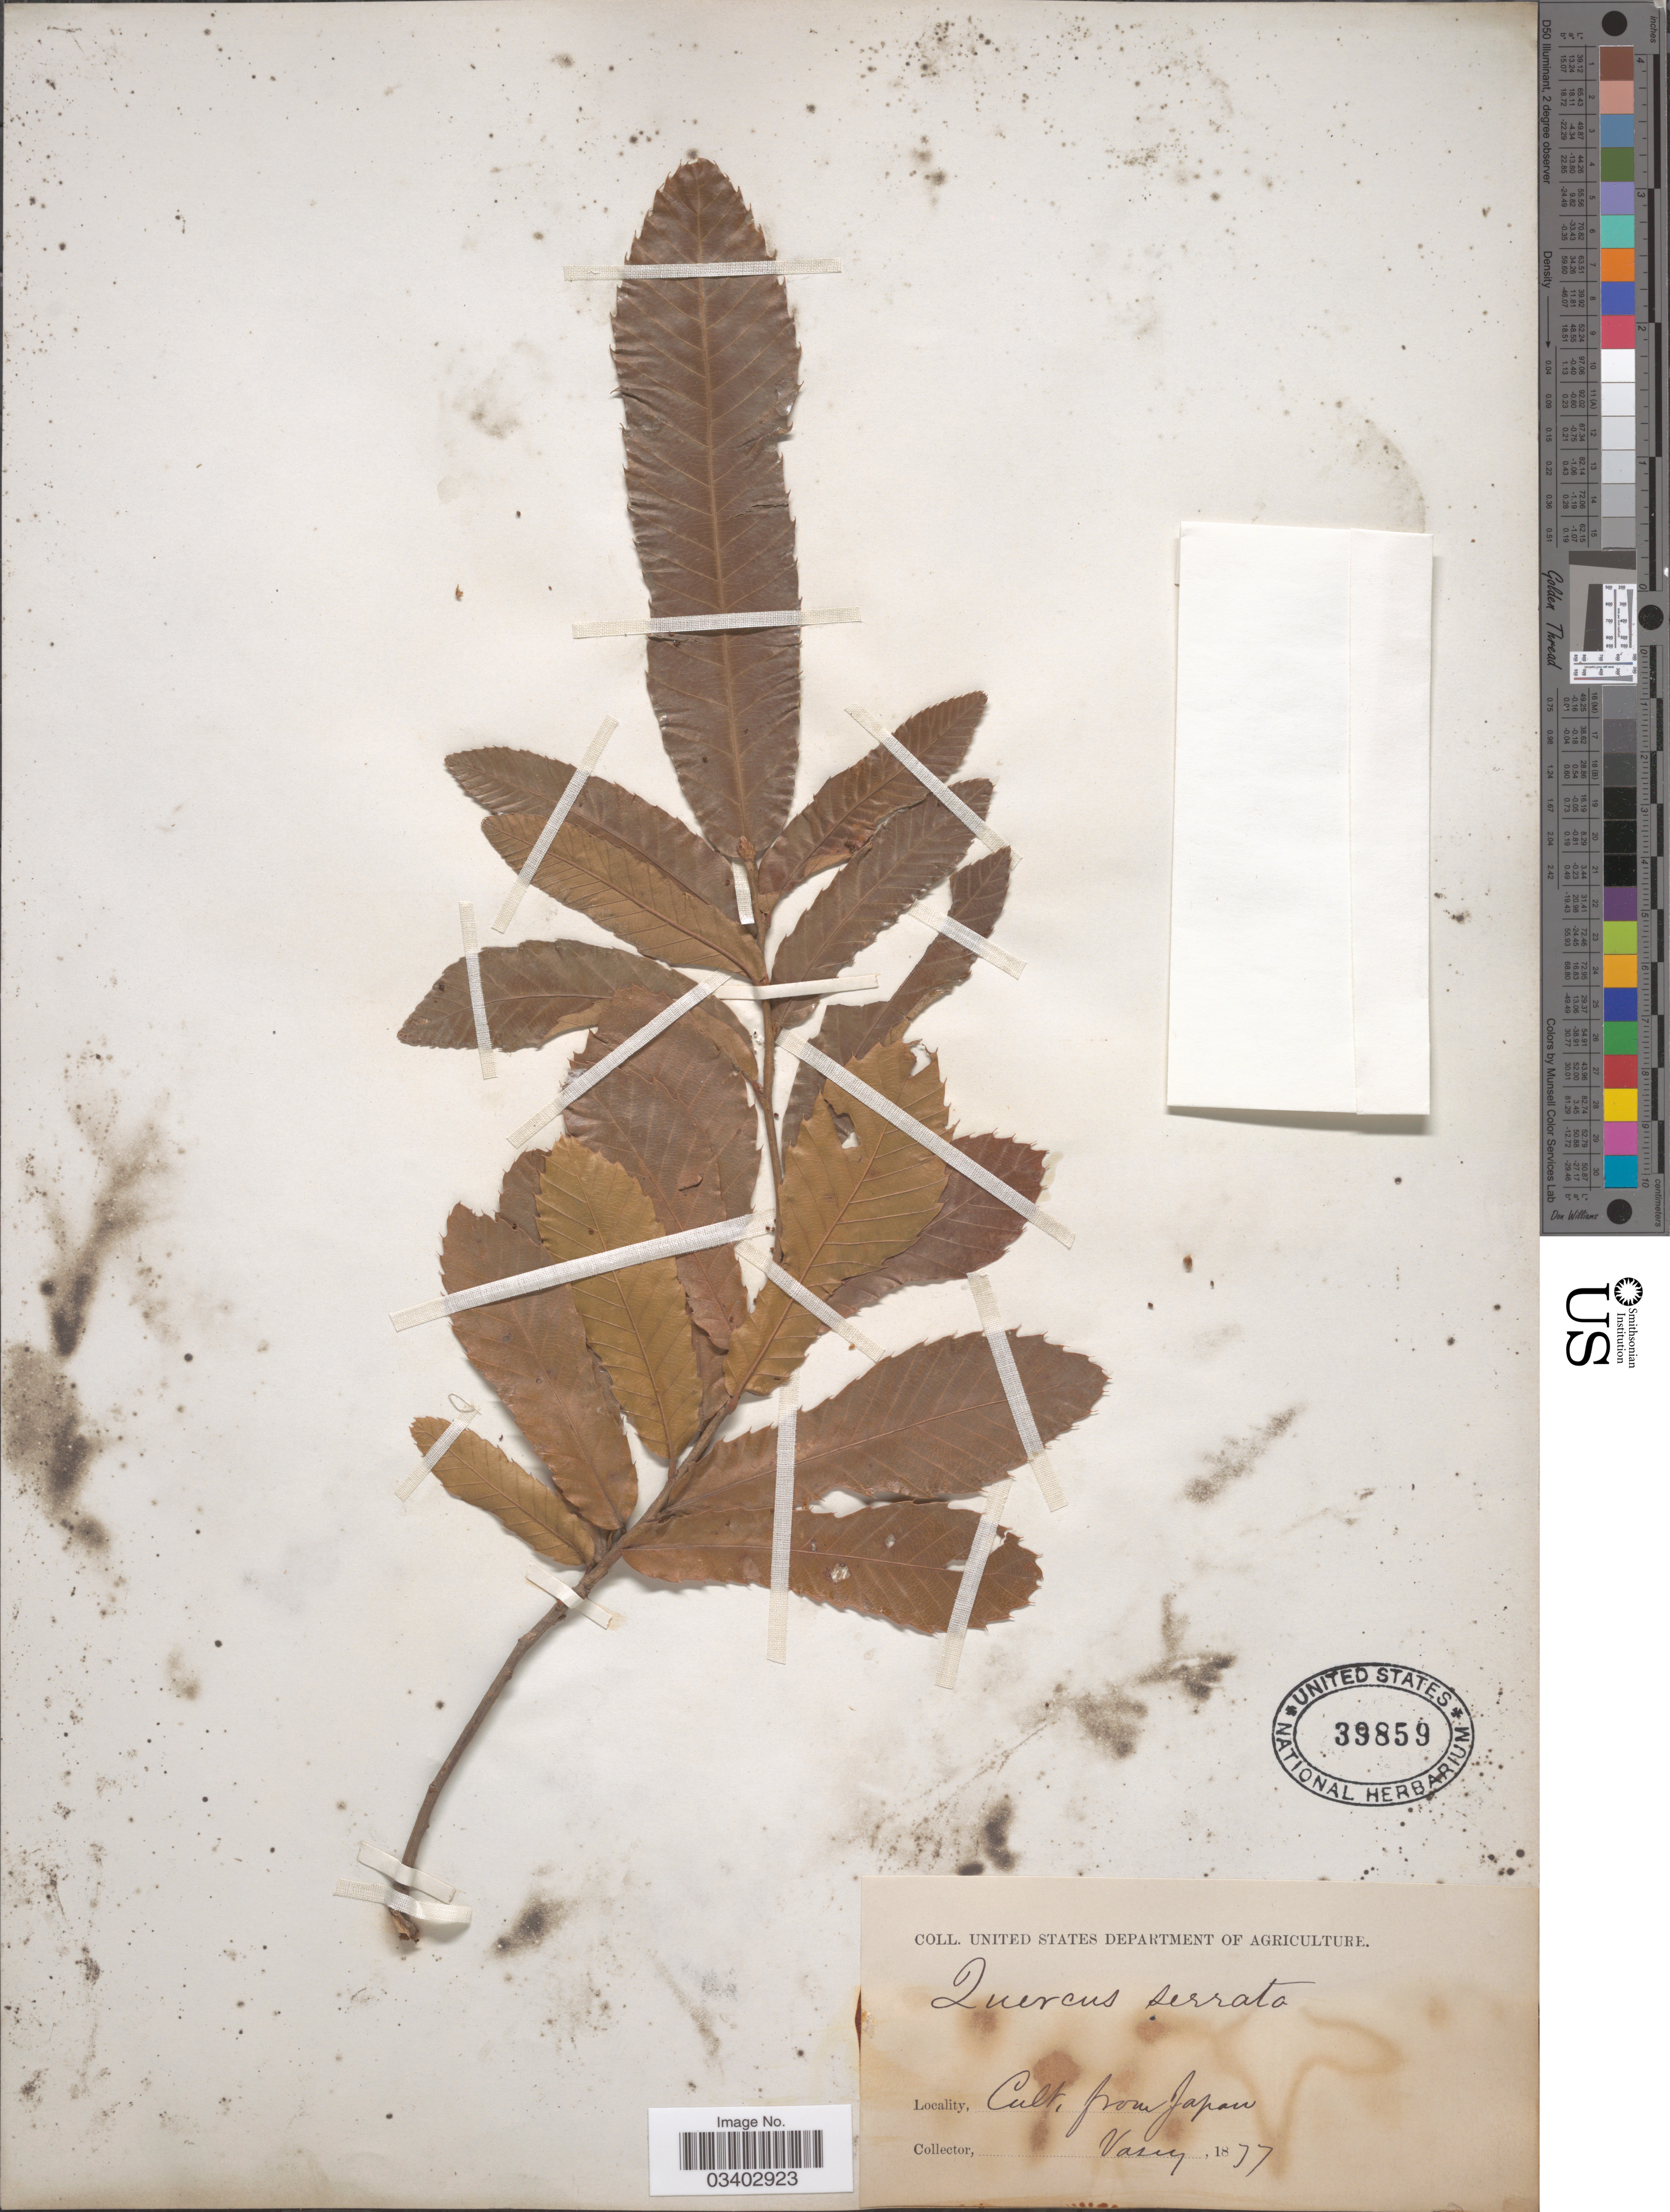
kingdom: Plantae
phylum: Tracheophyta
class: Magnoliopsida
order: Fagales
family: Fagaceae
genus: Quercus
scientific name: Quercus serrata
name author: Thunb.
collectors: Vasey, --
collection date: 1877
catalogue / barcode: US 39859